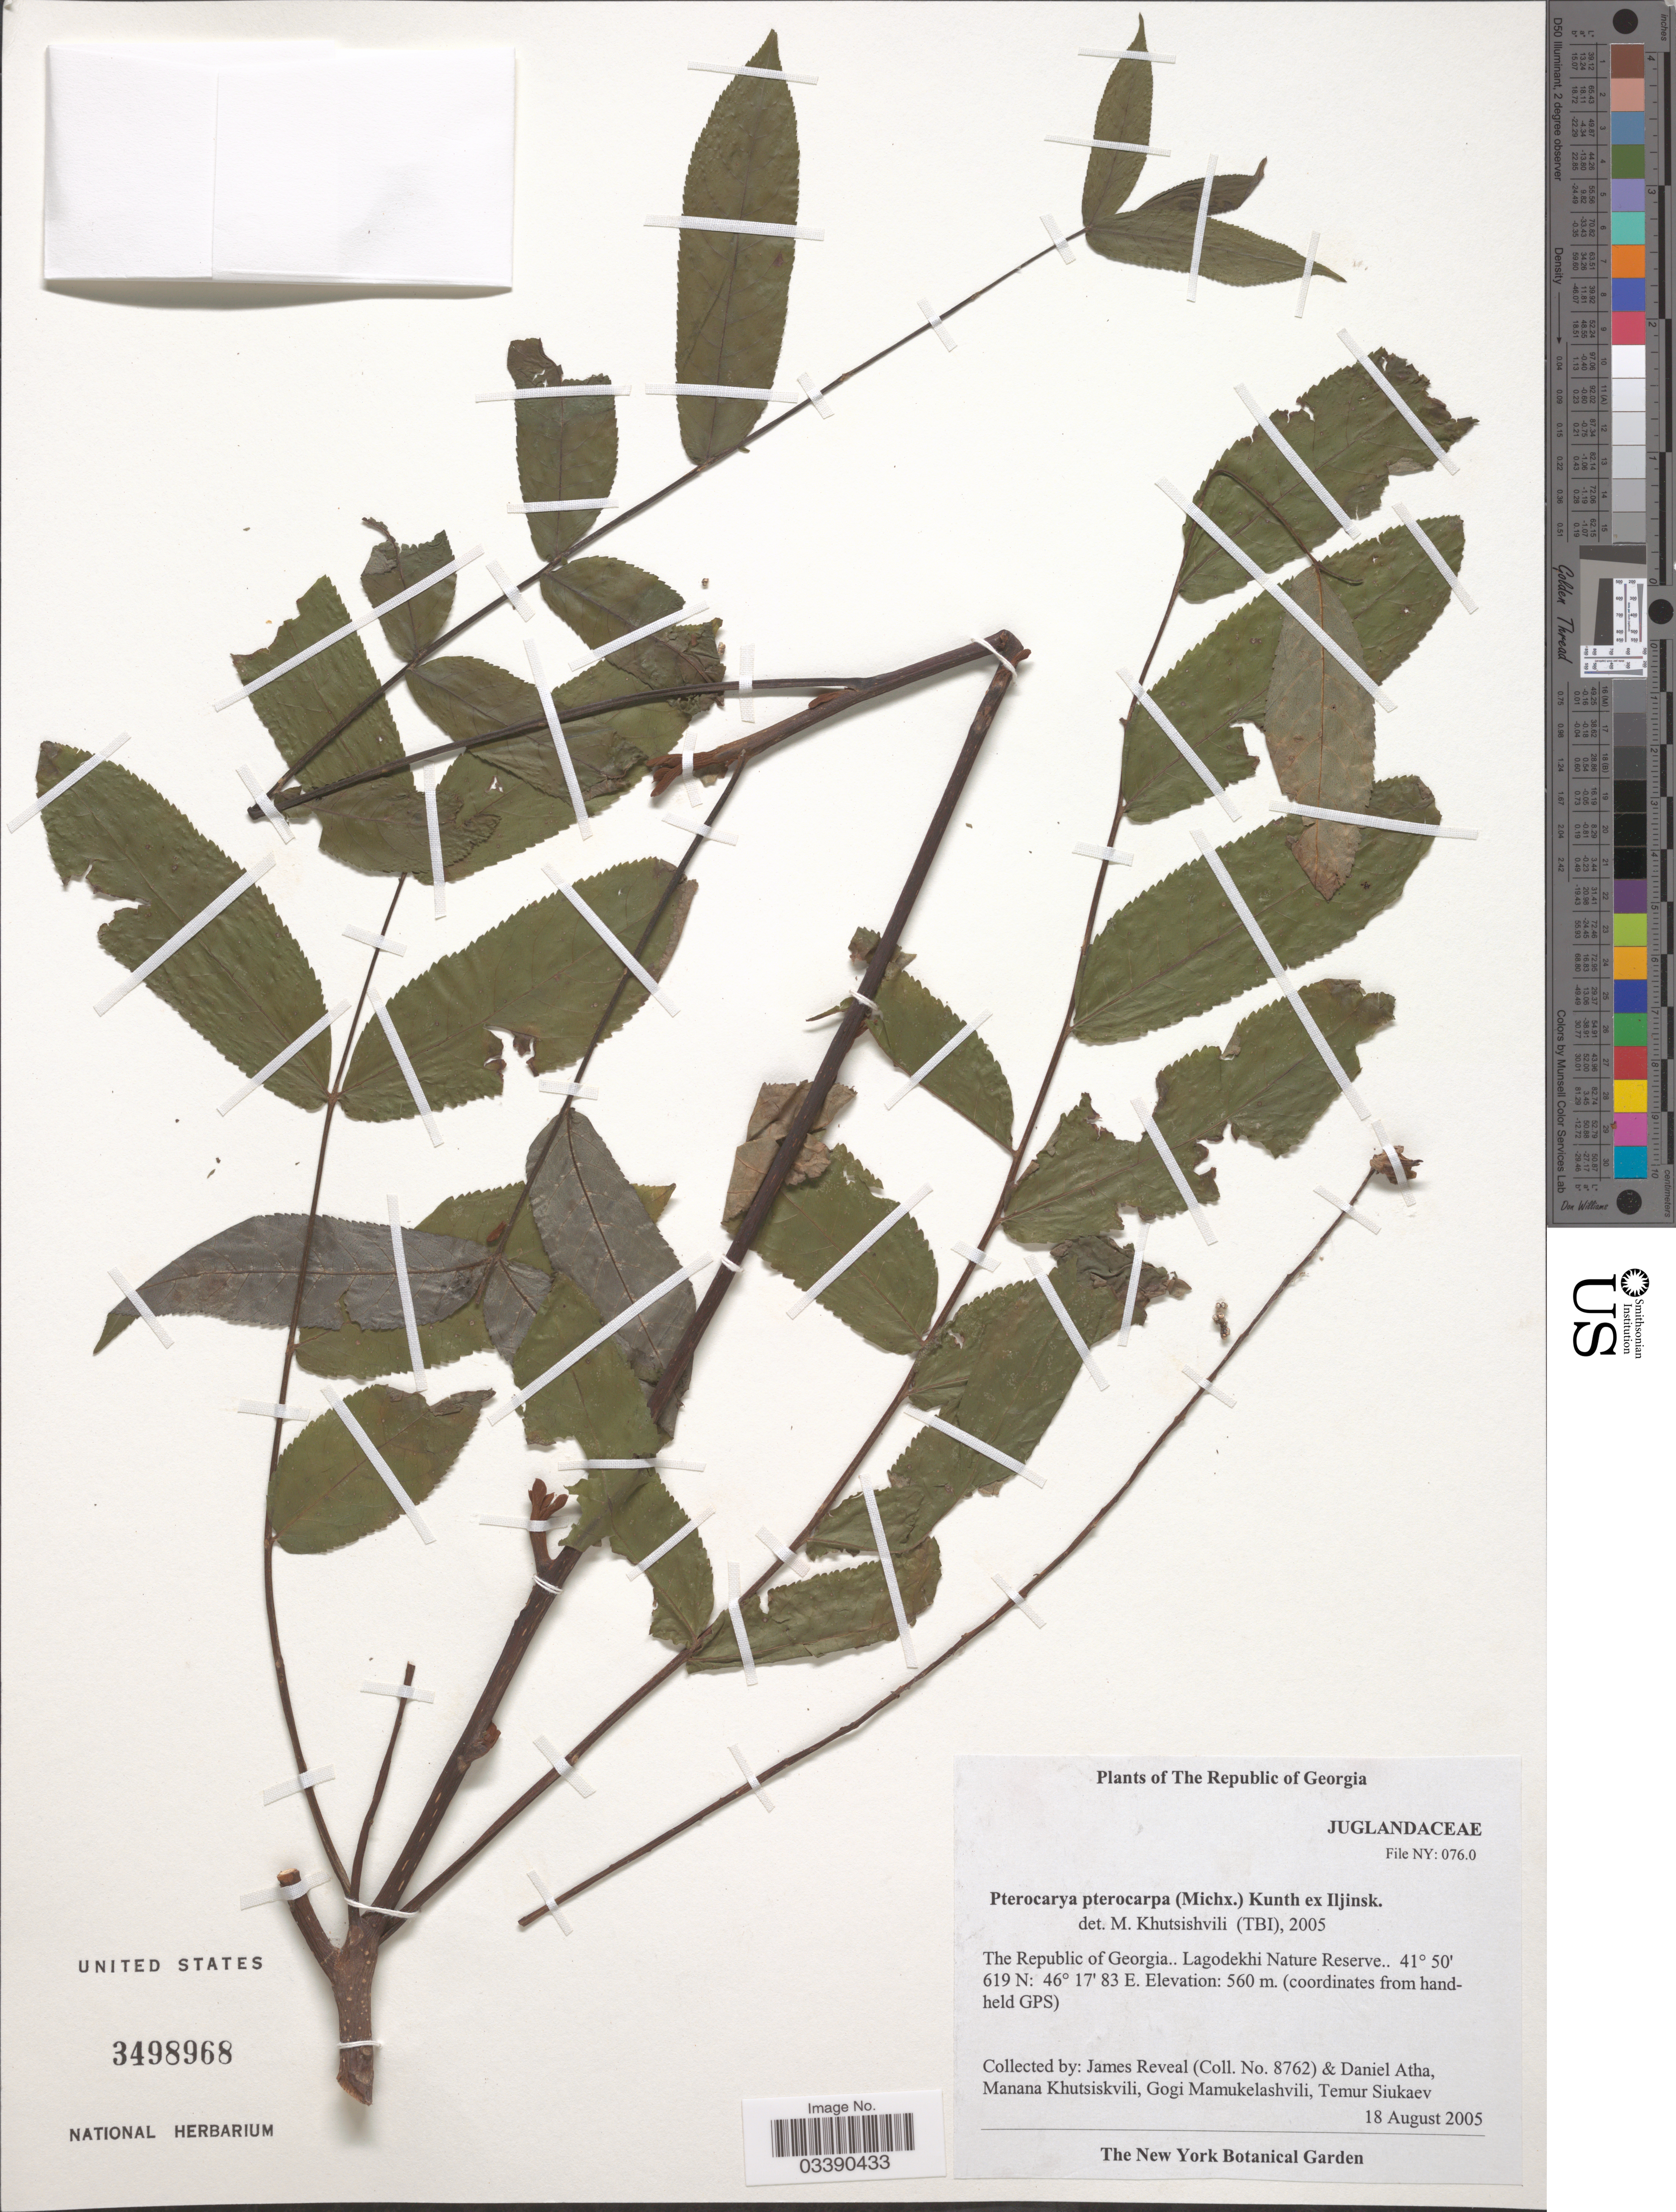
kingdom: Plantae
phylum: Tracheophyta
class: Magnoliopsida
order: Fagales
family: Juglandaceae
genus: Pterocarya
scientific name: Pterocarya pterocarpa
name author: (Michx.) Kunth ex Iljinsk.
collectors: J. Reveal, D. Atha, M. Khutsiskvili, G. Mamukelashvili & T. Siukaev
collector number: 8762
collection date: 2005-08-18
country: Georgia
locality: The Republic of Georgia.. Lagodekhi Nature Reserve.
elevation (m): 560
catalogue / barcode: US 3498968